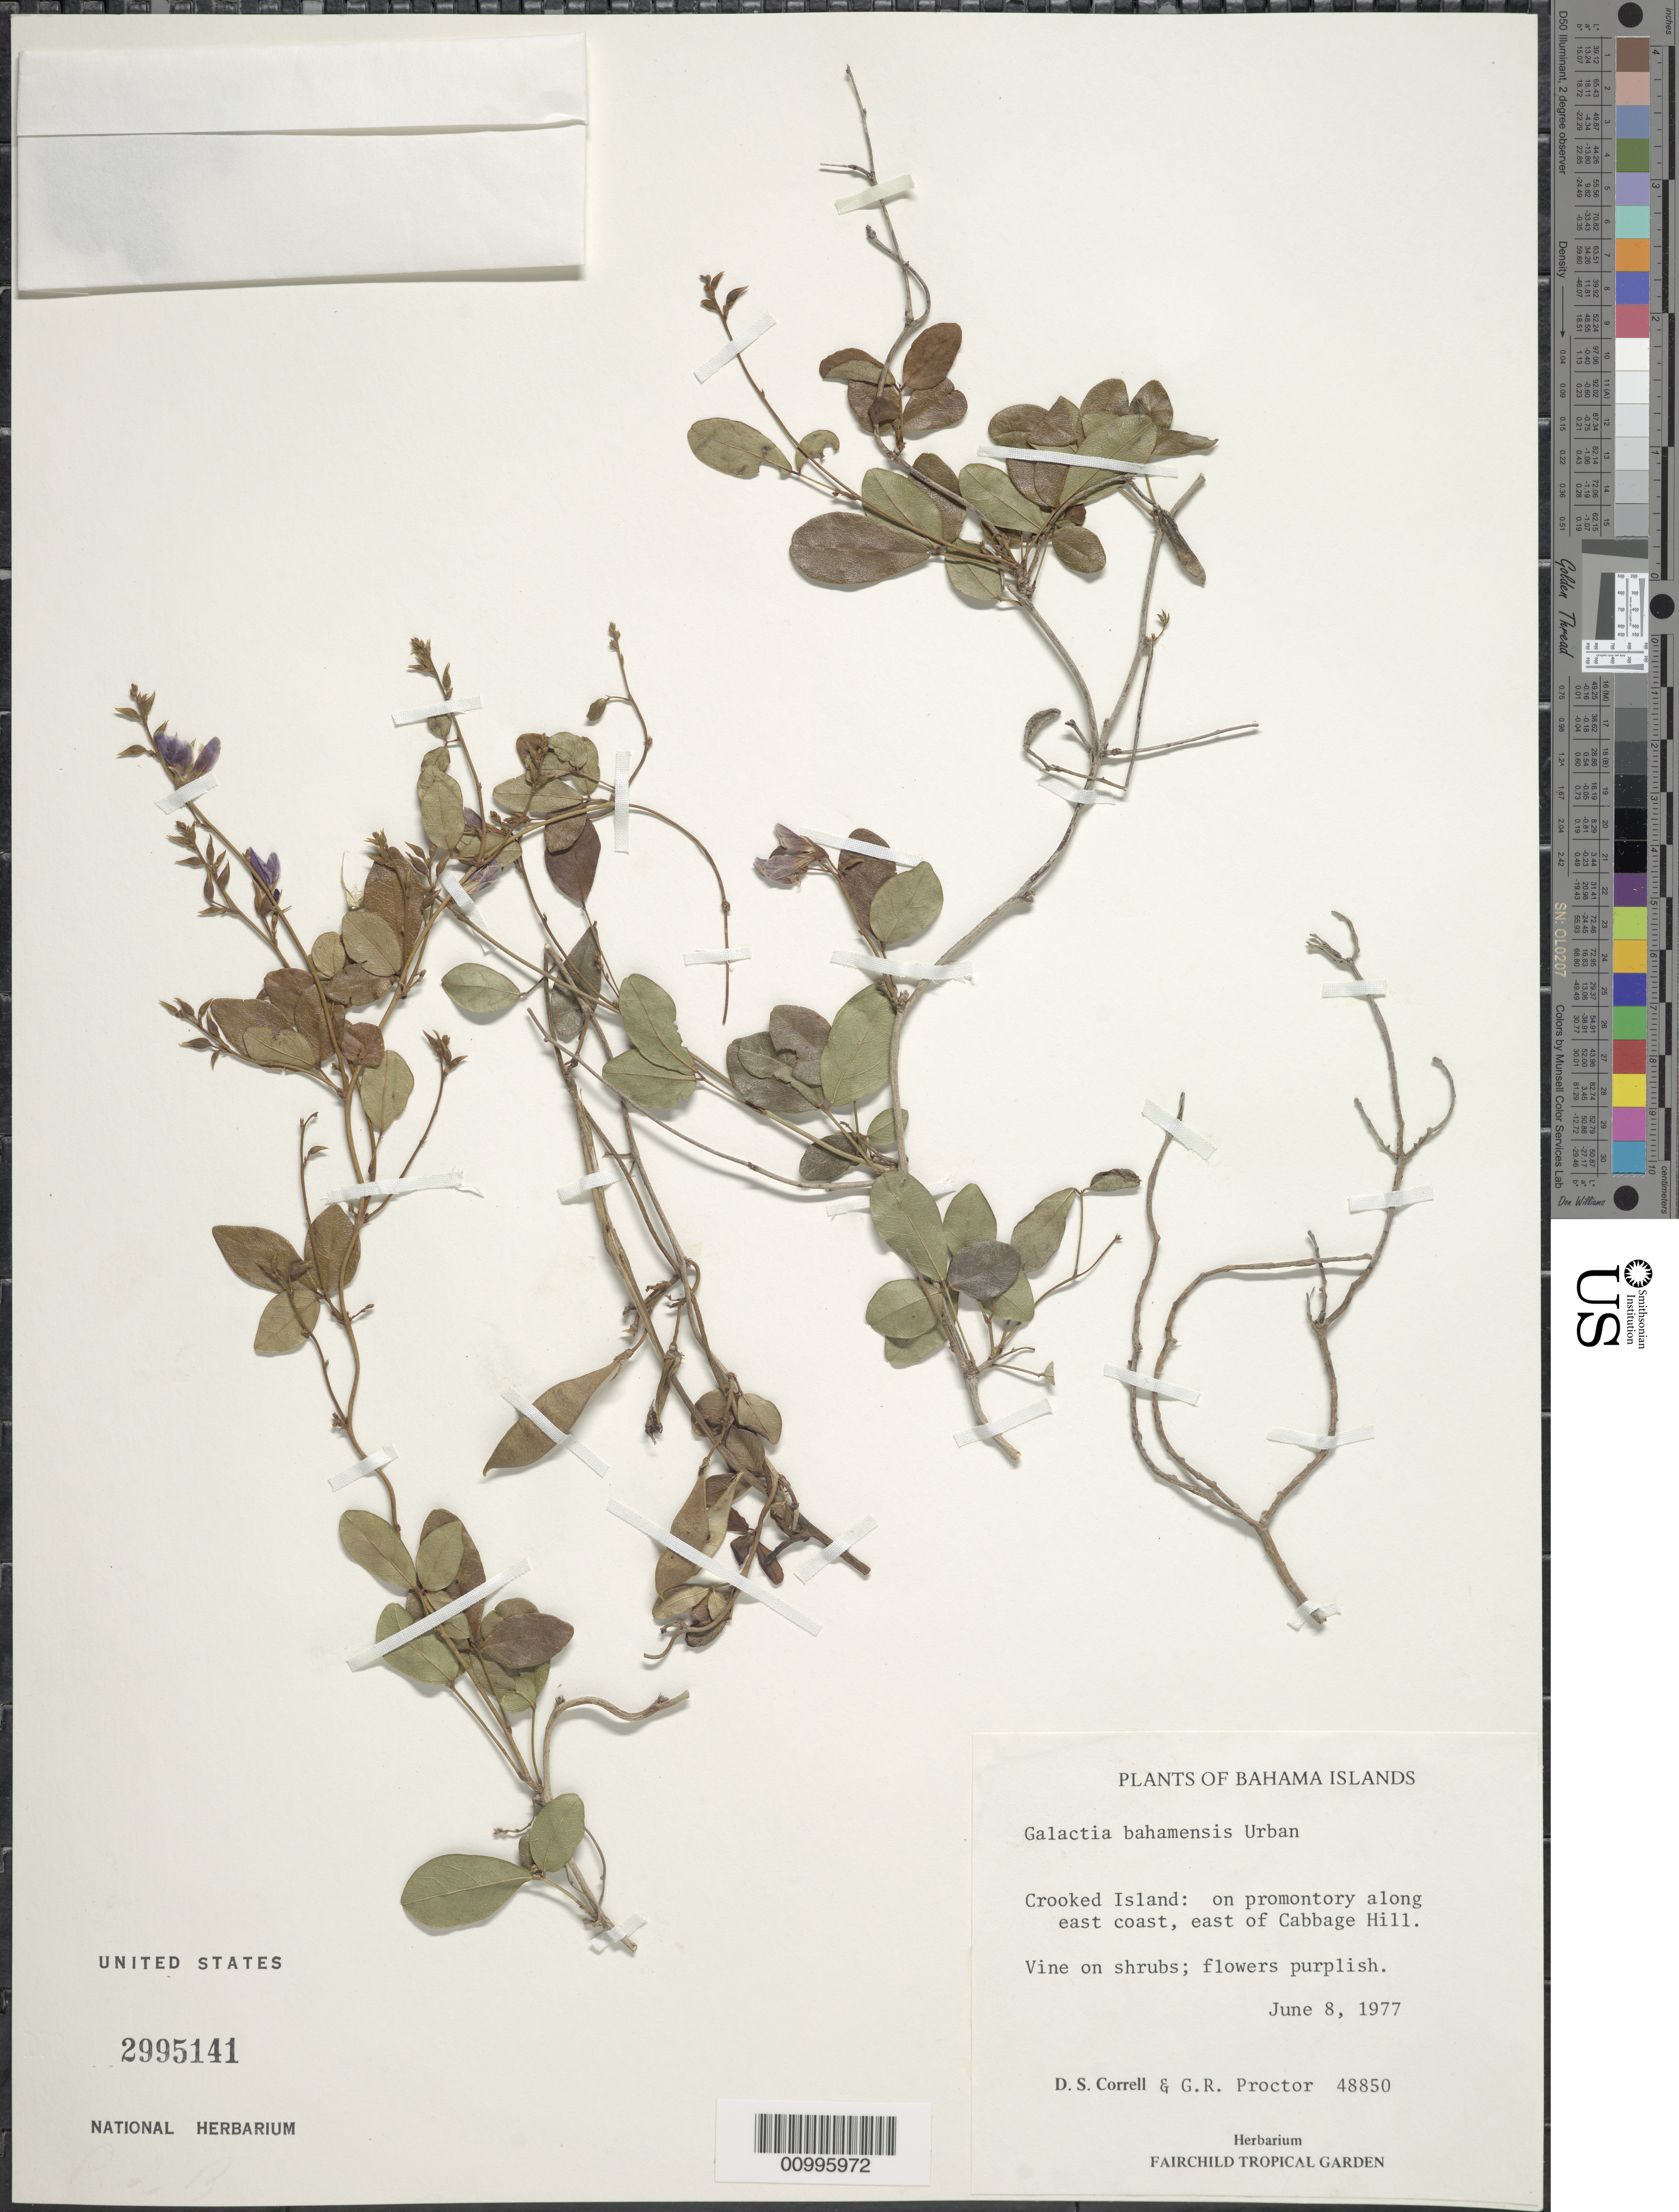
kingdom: Plantae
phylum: Tracheophyta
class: Magnoliopsida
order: Fabales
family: Fabaceae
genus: Galactia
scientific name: Galactia bahamensis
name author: Urb.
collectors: D. S. Correll & G. R. Proctor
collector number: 48850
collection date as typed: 08 Jun 1977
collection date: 1977-06-08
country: Bahamas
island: Crooked I.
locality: Crooked I: on promontory along E coast, east of Cabbage Hill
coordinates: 0 N, 0 E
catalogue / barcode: US 2995141